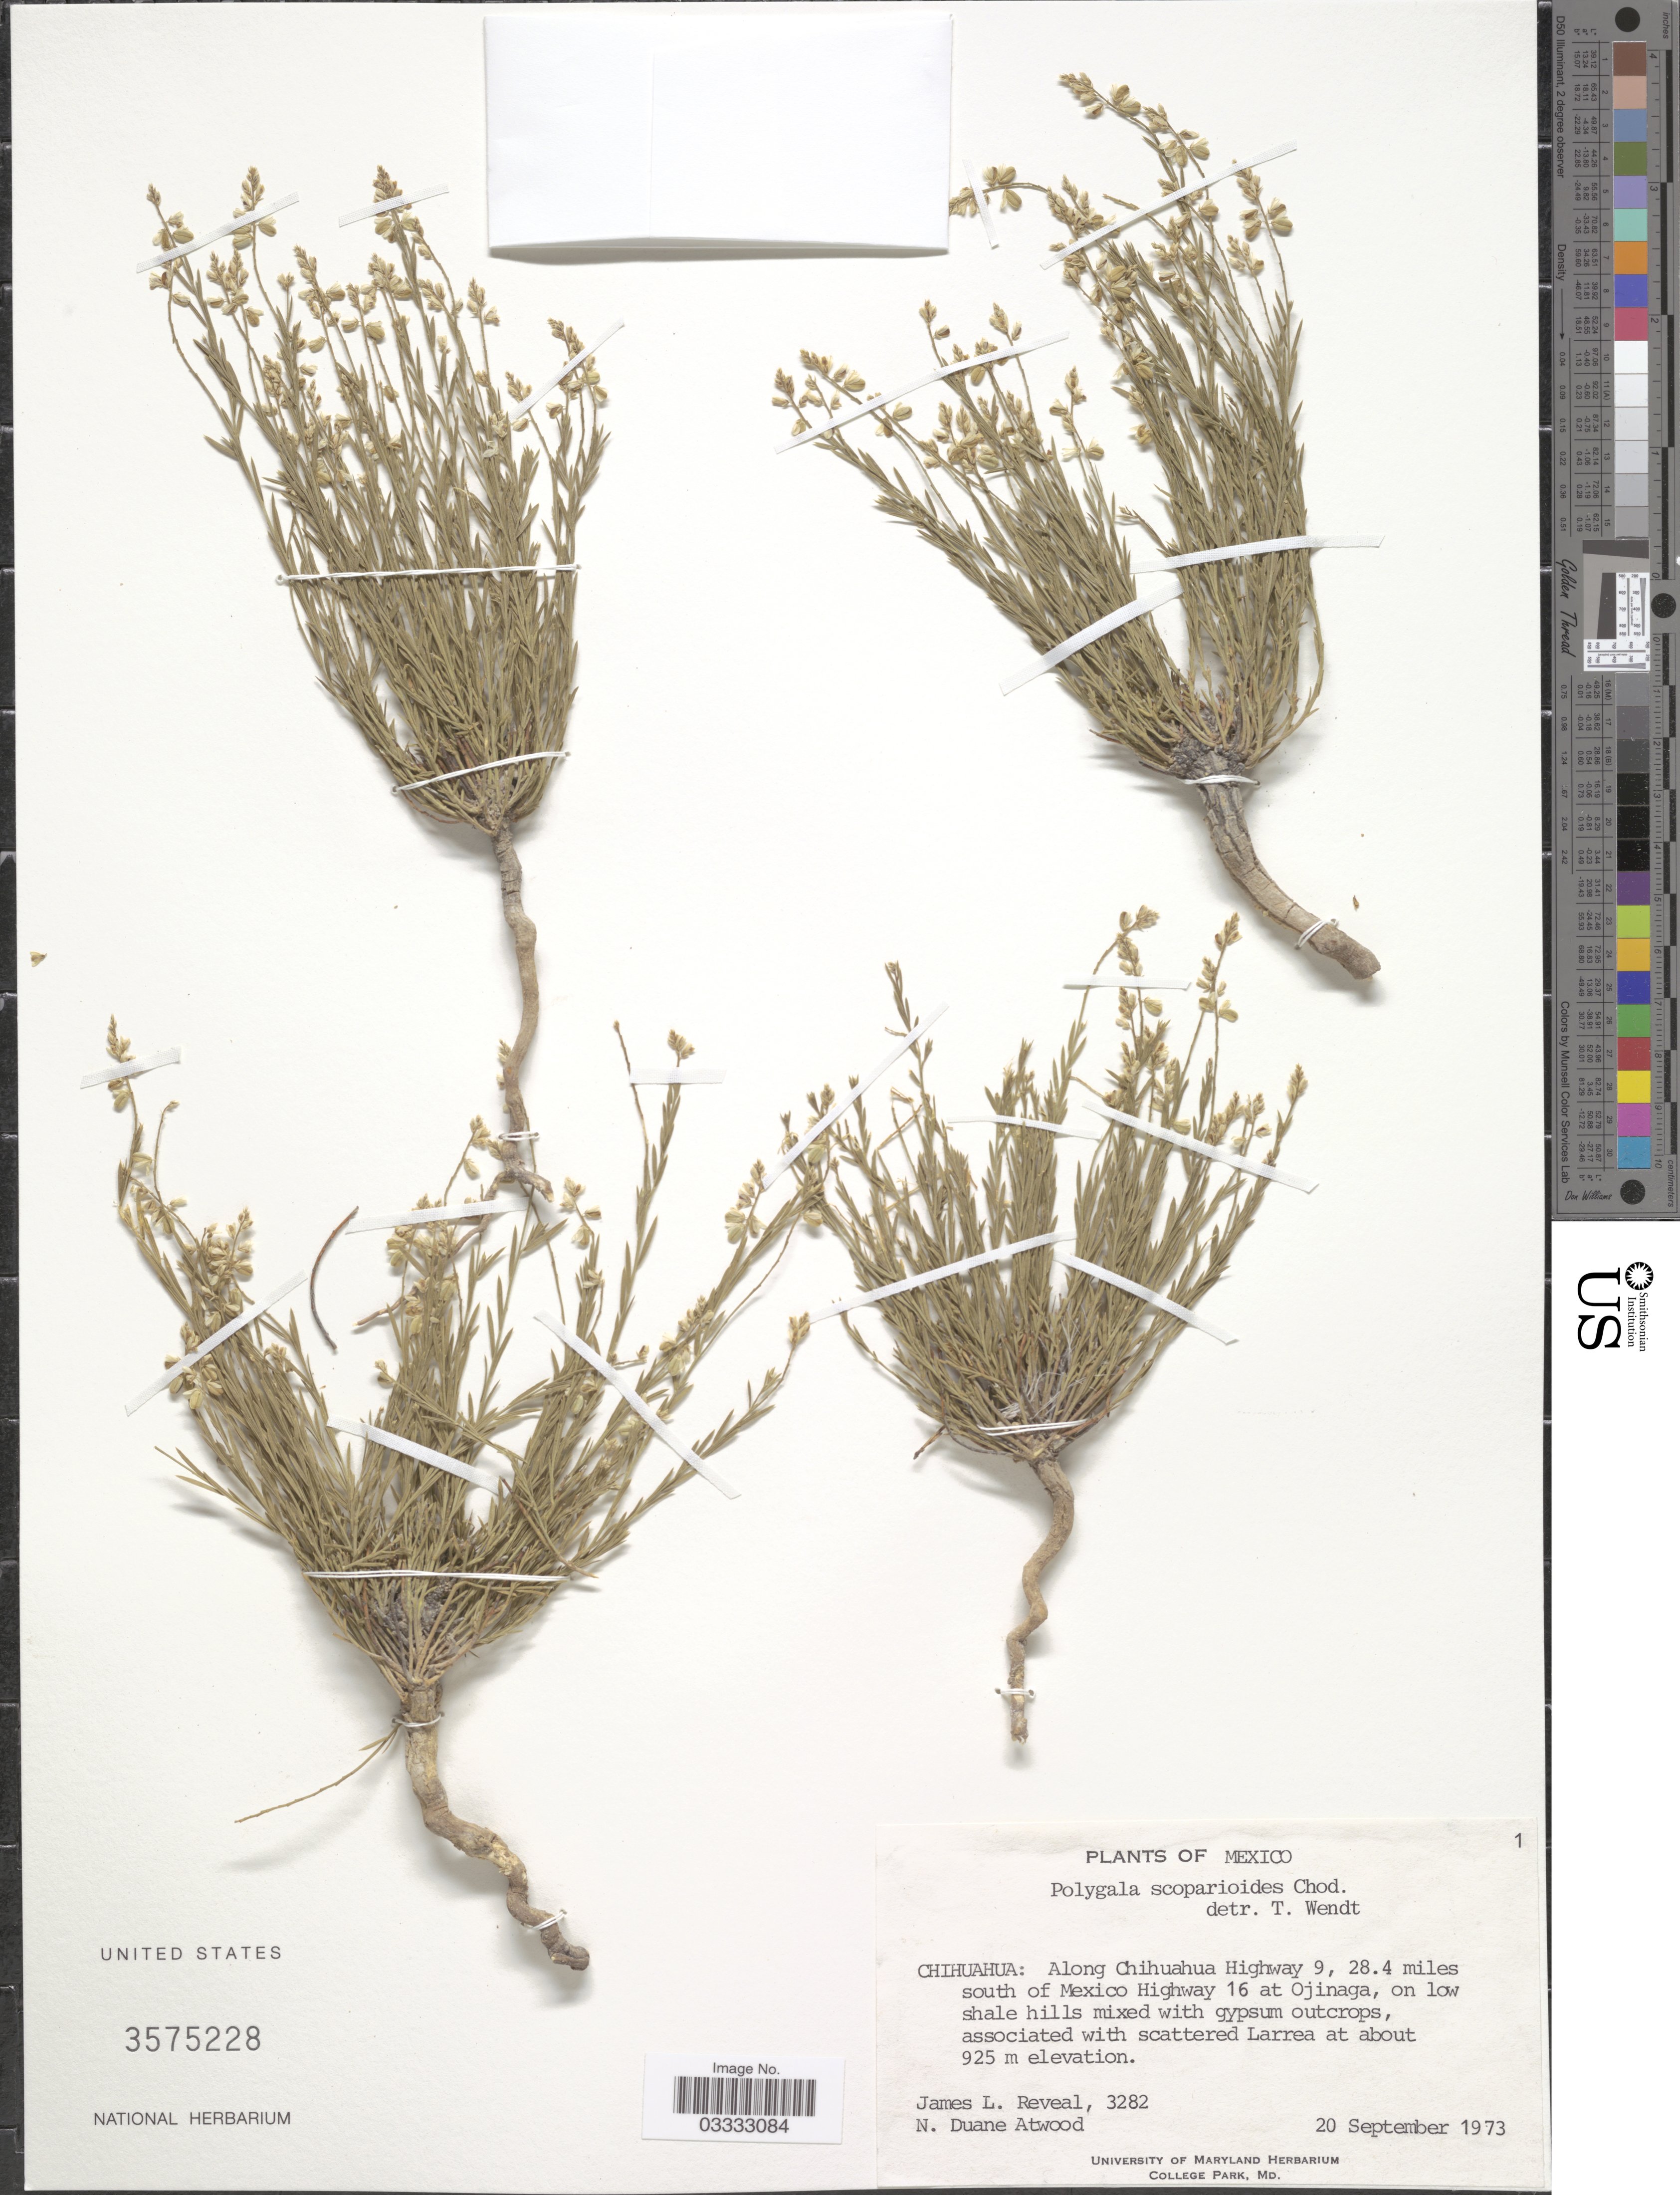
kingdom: Plantae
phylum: Tracheophyta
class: Magnoliopsida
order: Fabales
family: Polygalaceae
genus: Polygala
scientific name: Polygala scoparioides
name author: Chodat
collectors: J. L. Reveal & N. Atwood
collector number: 3282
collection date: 1973-09-20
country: Mexico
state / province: Chihuahua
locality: Along Chihuahua Highway 9, 28.4 miles south of Mexico Highway 16 at Ojinaga.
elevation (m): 925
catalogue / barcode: US 3575228